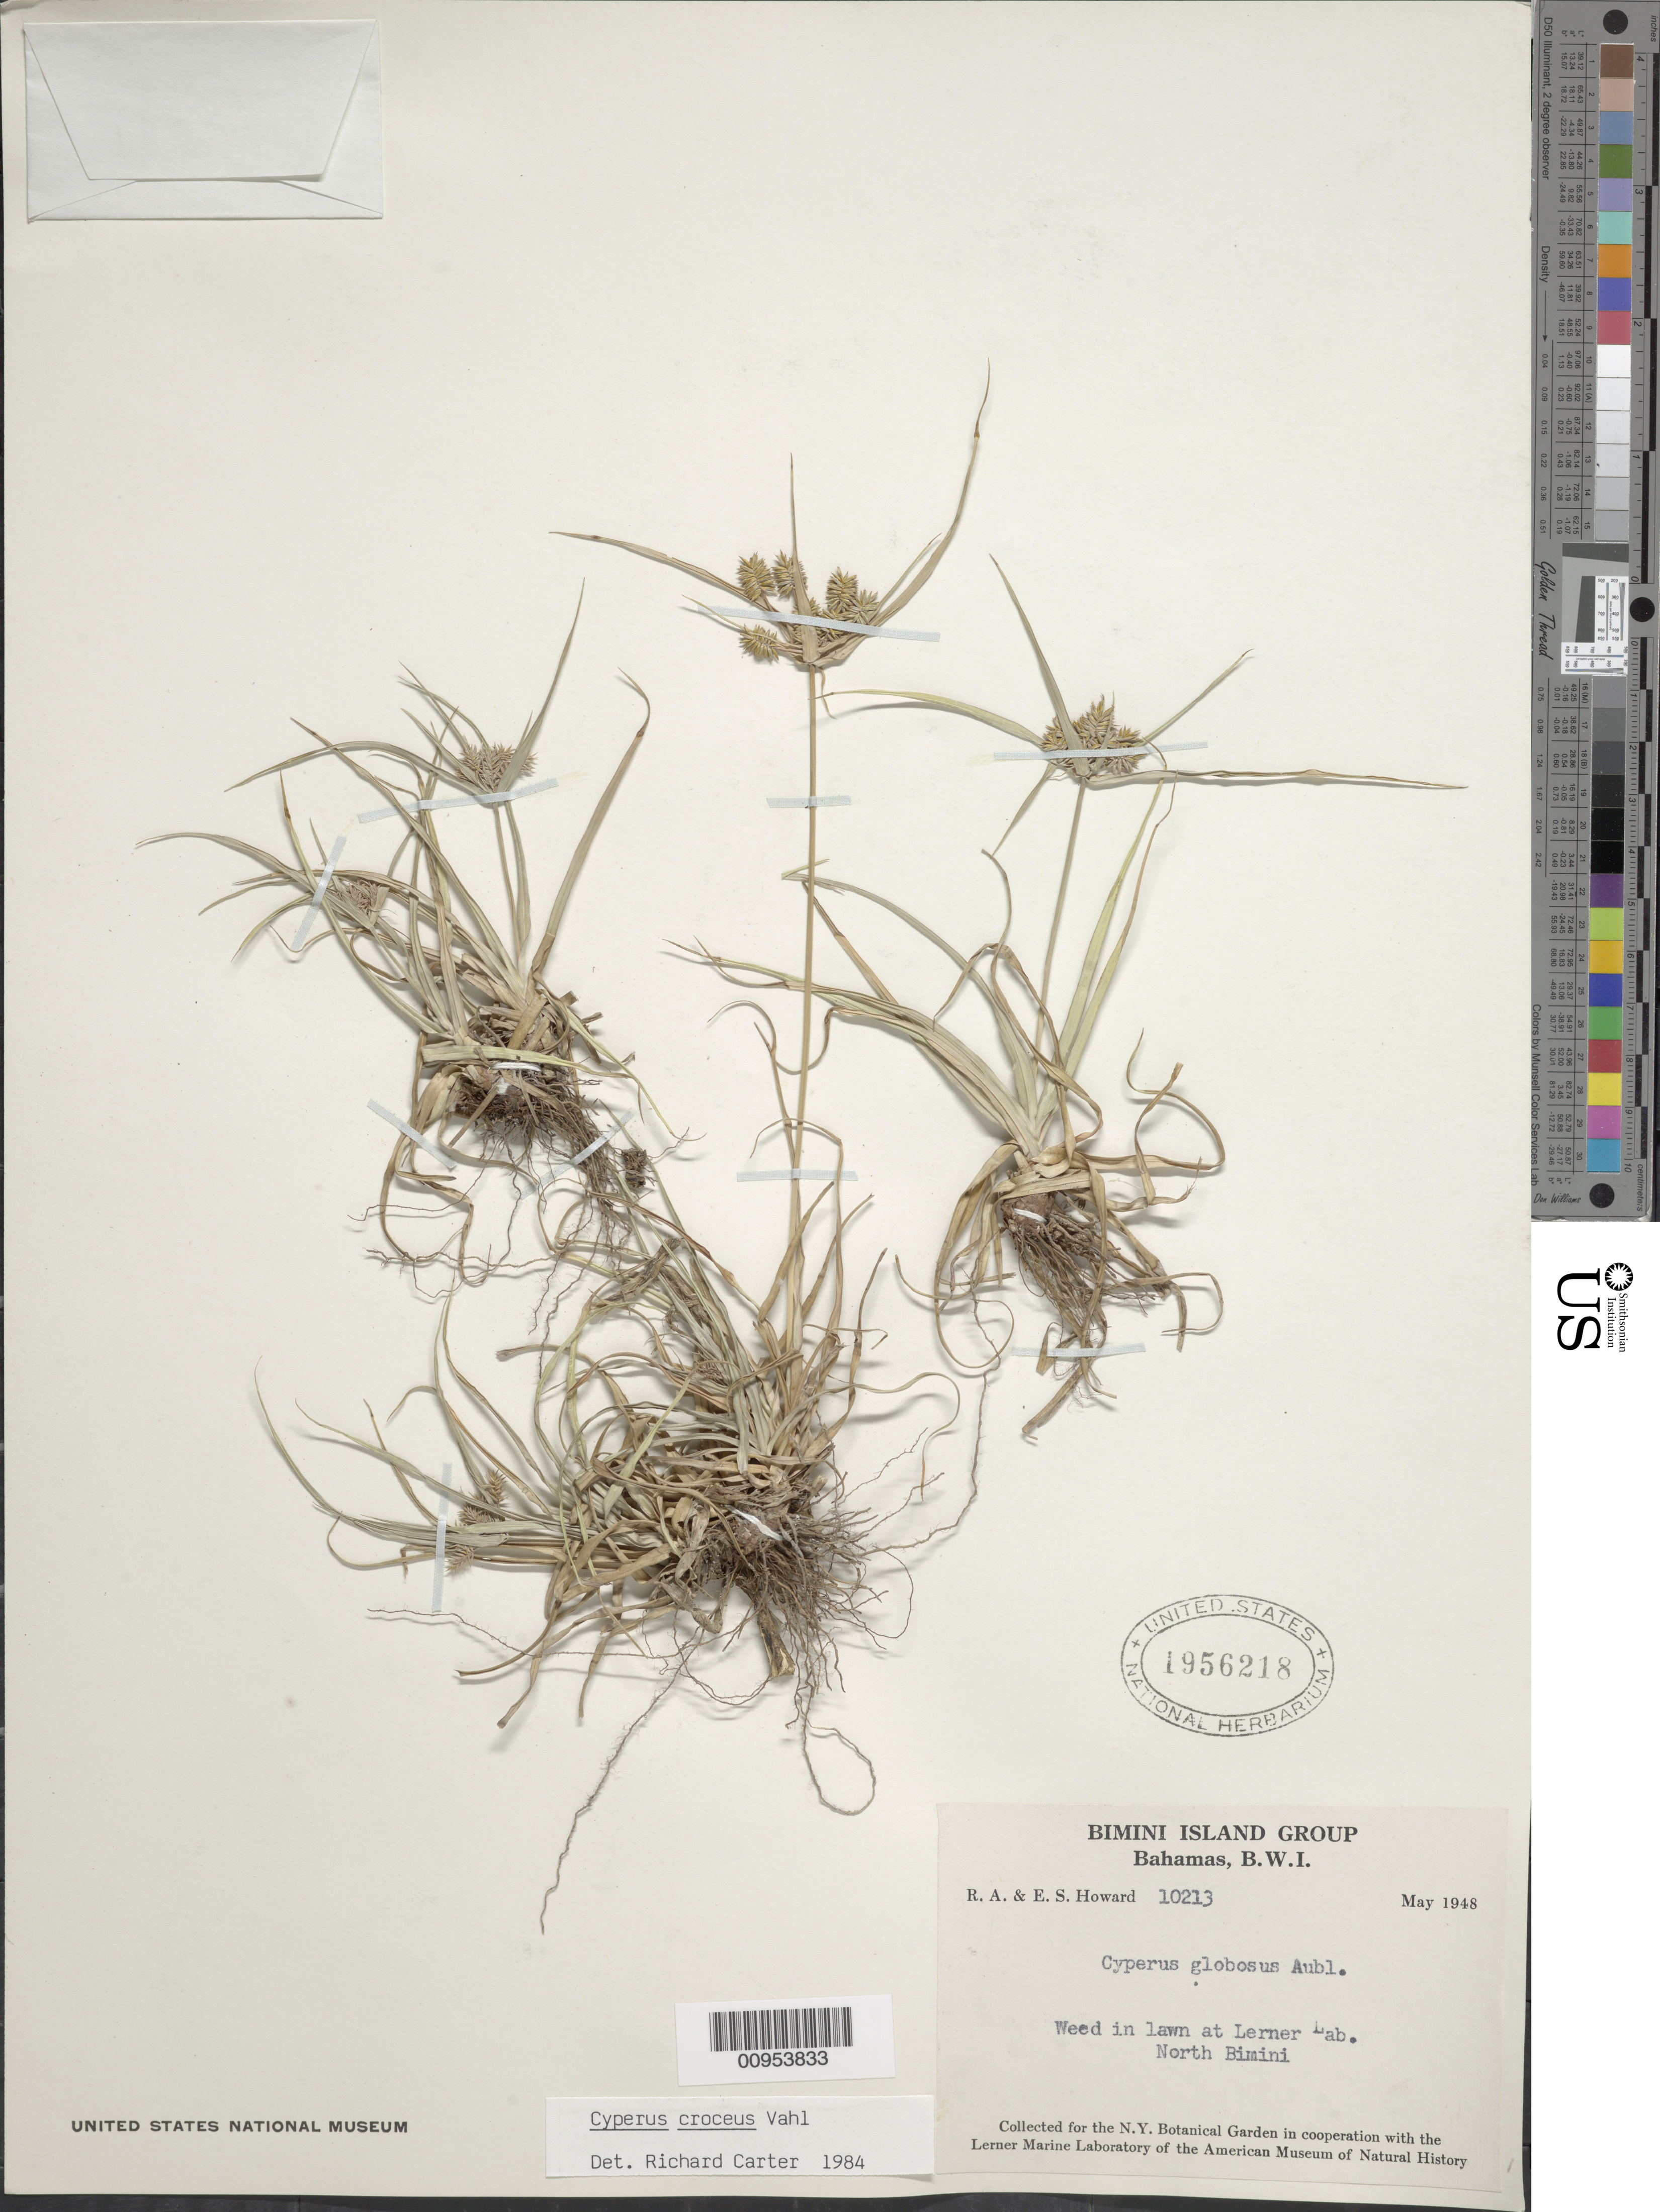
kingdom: Plantae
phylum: Tracheophyta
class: Liliopsida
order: Poales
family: Cyperaceae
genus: Cyperus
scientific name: Cyperus croceus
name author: Vahl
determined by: Carter, R.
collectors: R. A. Howard & E. S. Howard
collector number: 10213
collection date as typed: May 1948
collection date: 1948-05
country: Bahamas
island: North Bimini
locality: Lerner Lab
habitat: In lawn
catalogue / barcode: US 1956218